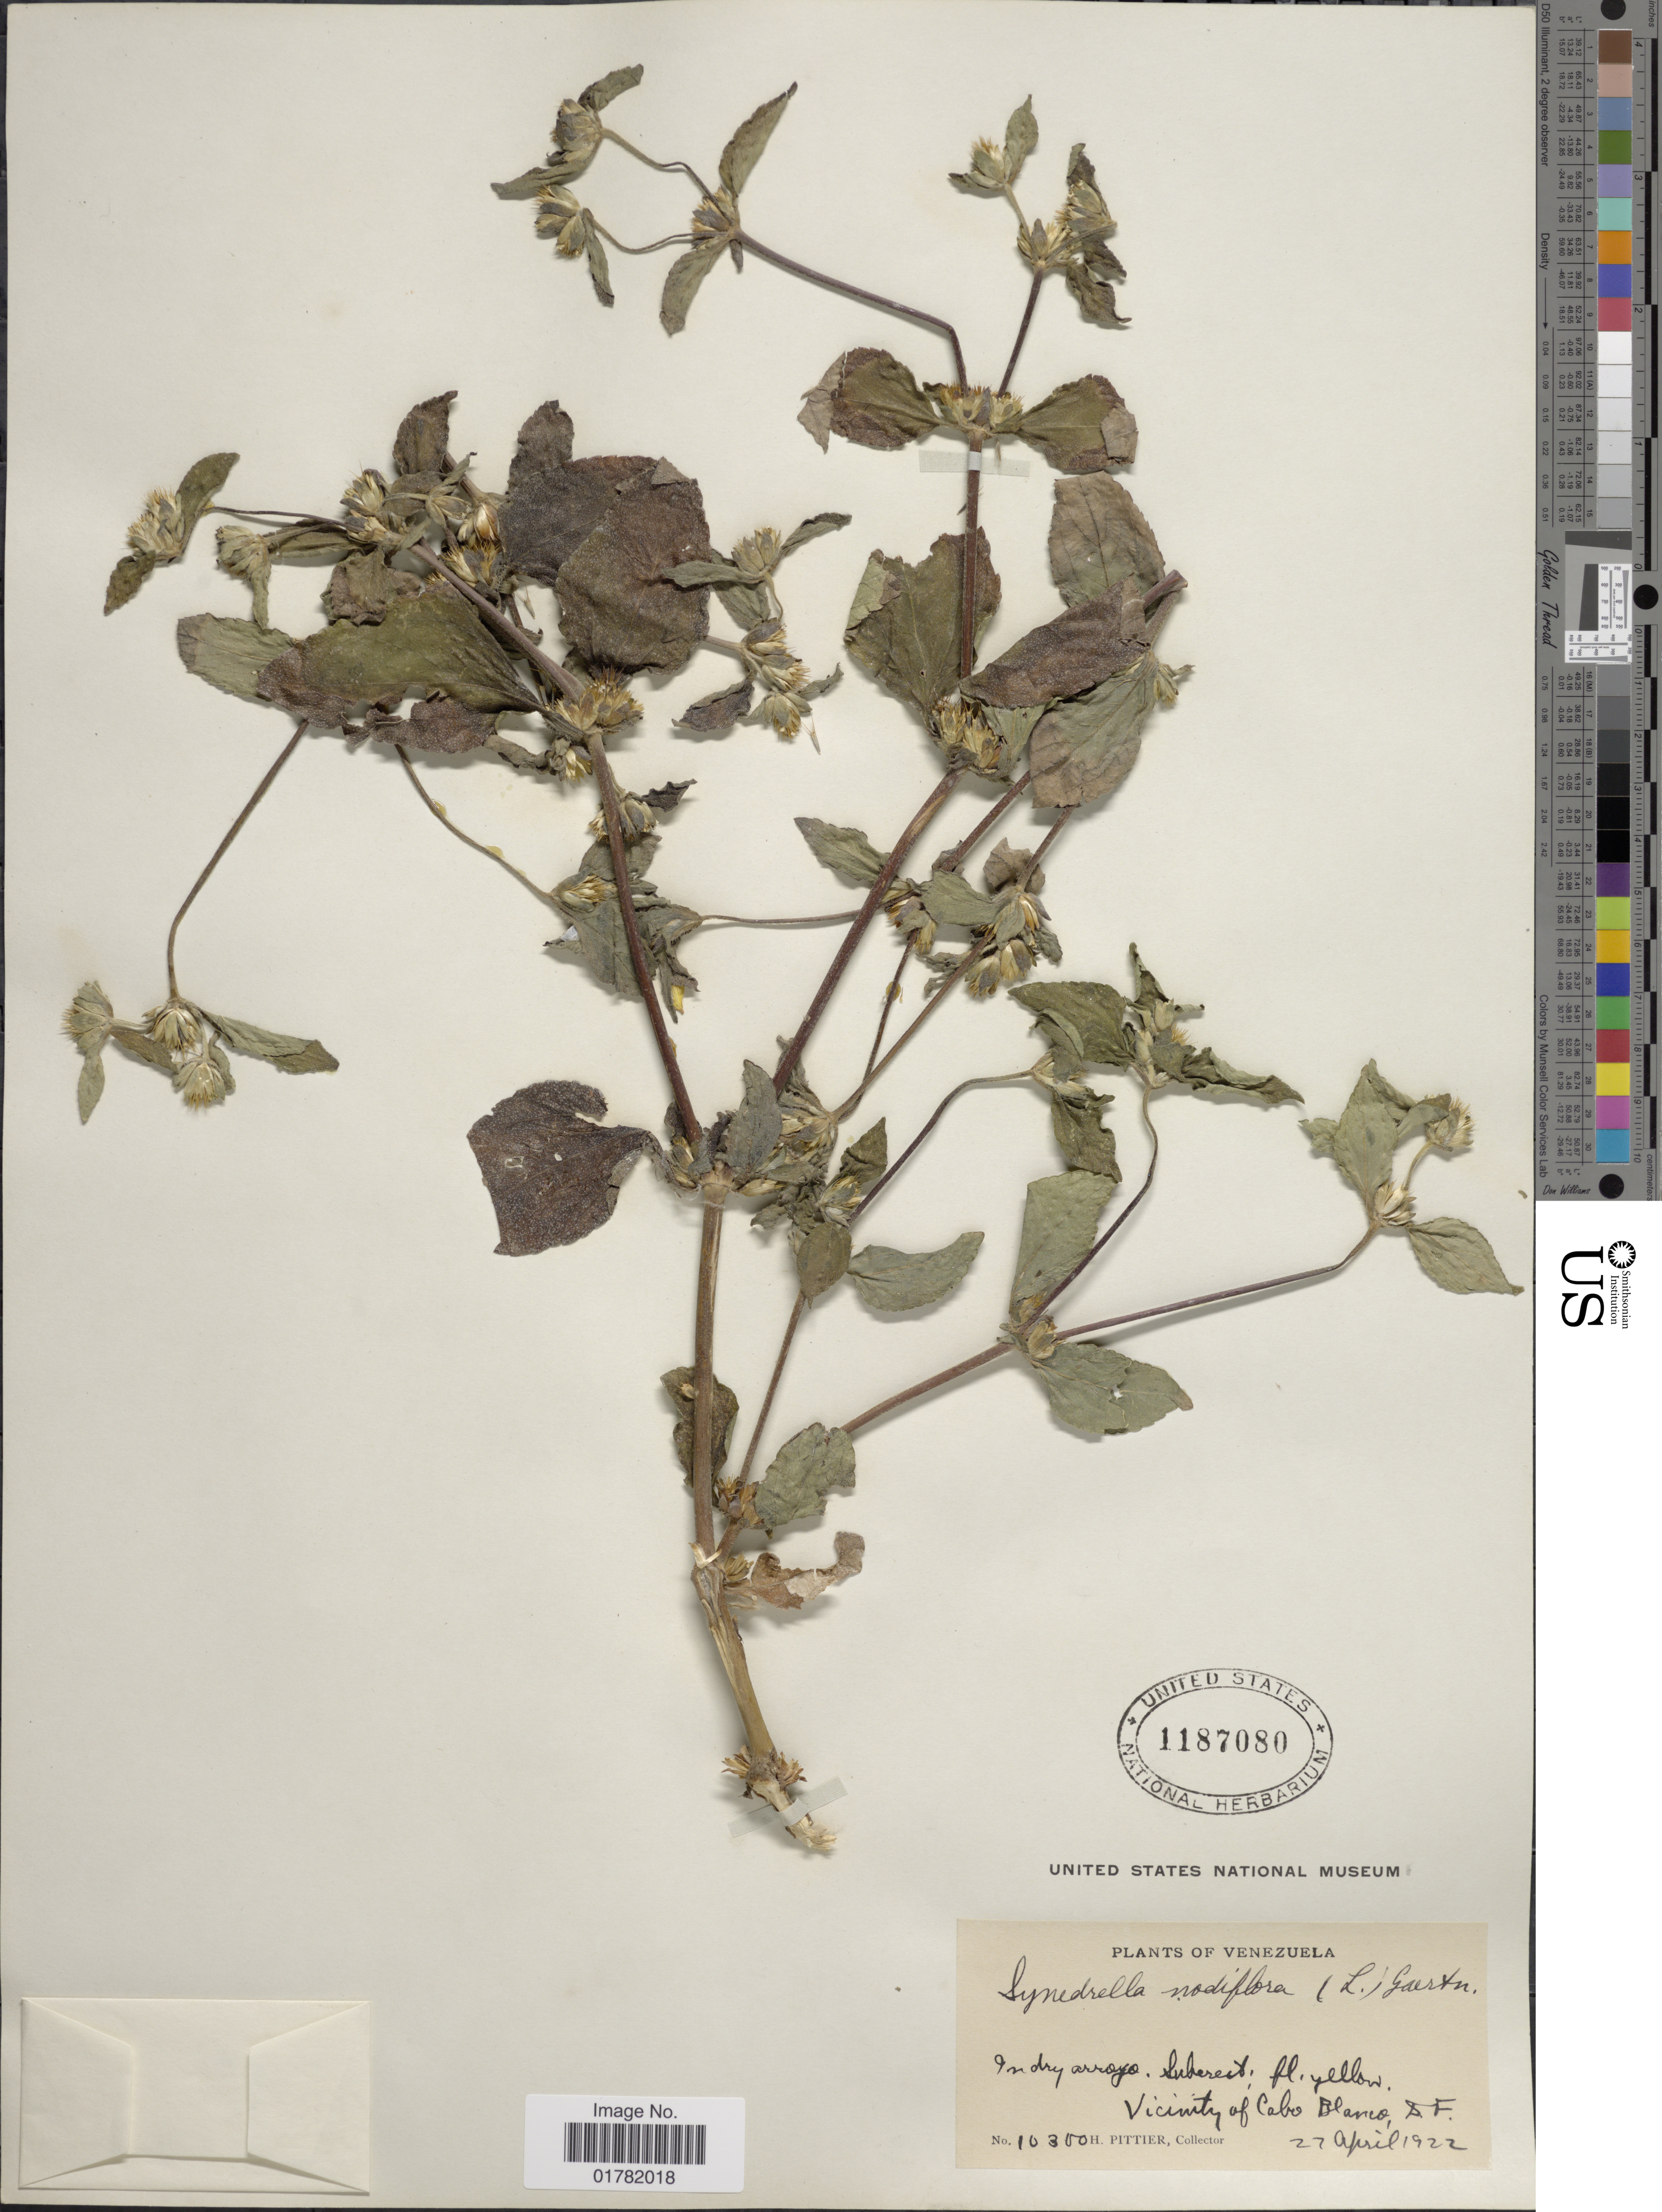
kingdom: Plantae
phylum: Tracheophyta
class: Magnoliopsida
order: Asterales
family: Asteraceae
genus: Synedrella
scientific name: Synedrella nodiflora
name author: (L.) Gaertn.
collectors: H. F. Pittier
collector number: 10300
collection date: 1922-04-27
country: Venezuela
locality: In dry arroyo , Vicinity of Cabo Blanco, D.F.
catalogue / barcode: US 1187080